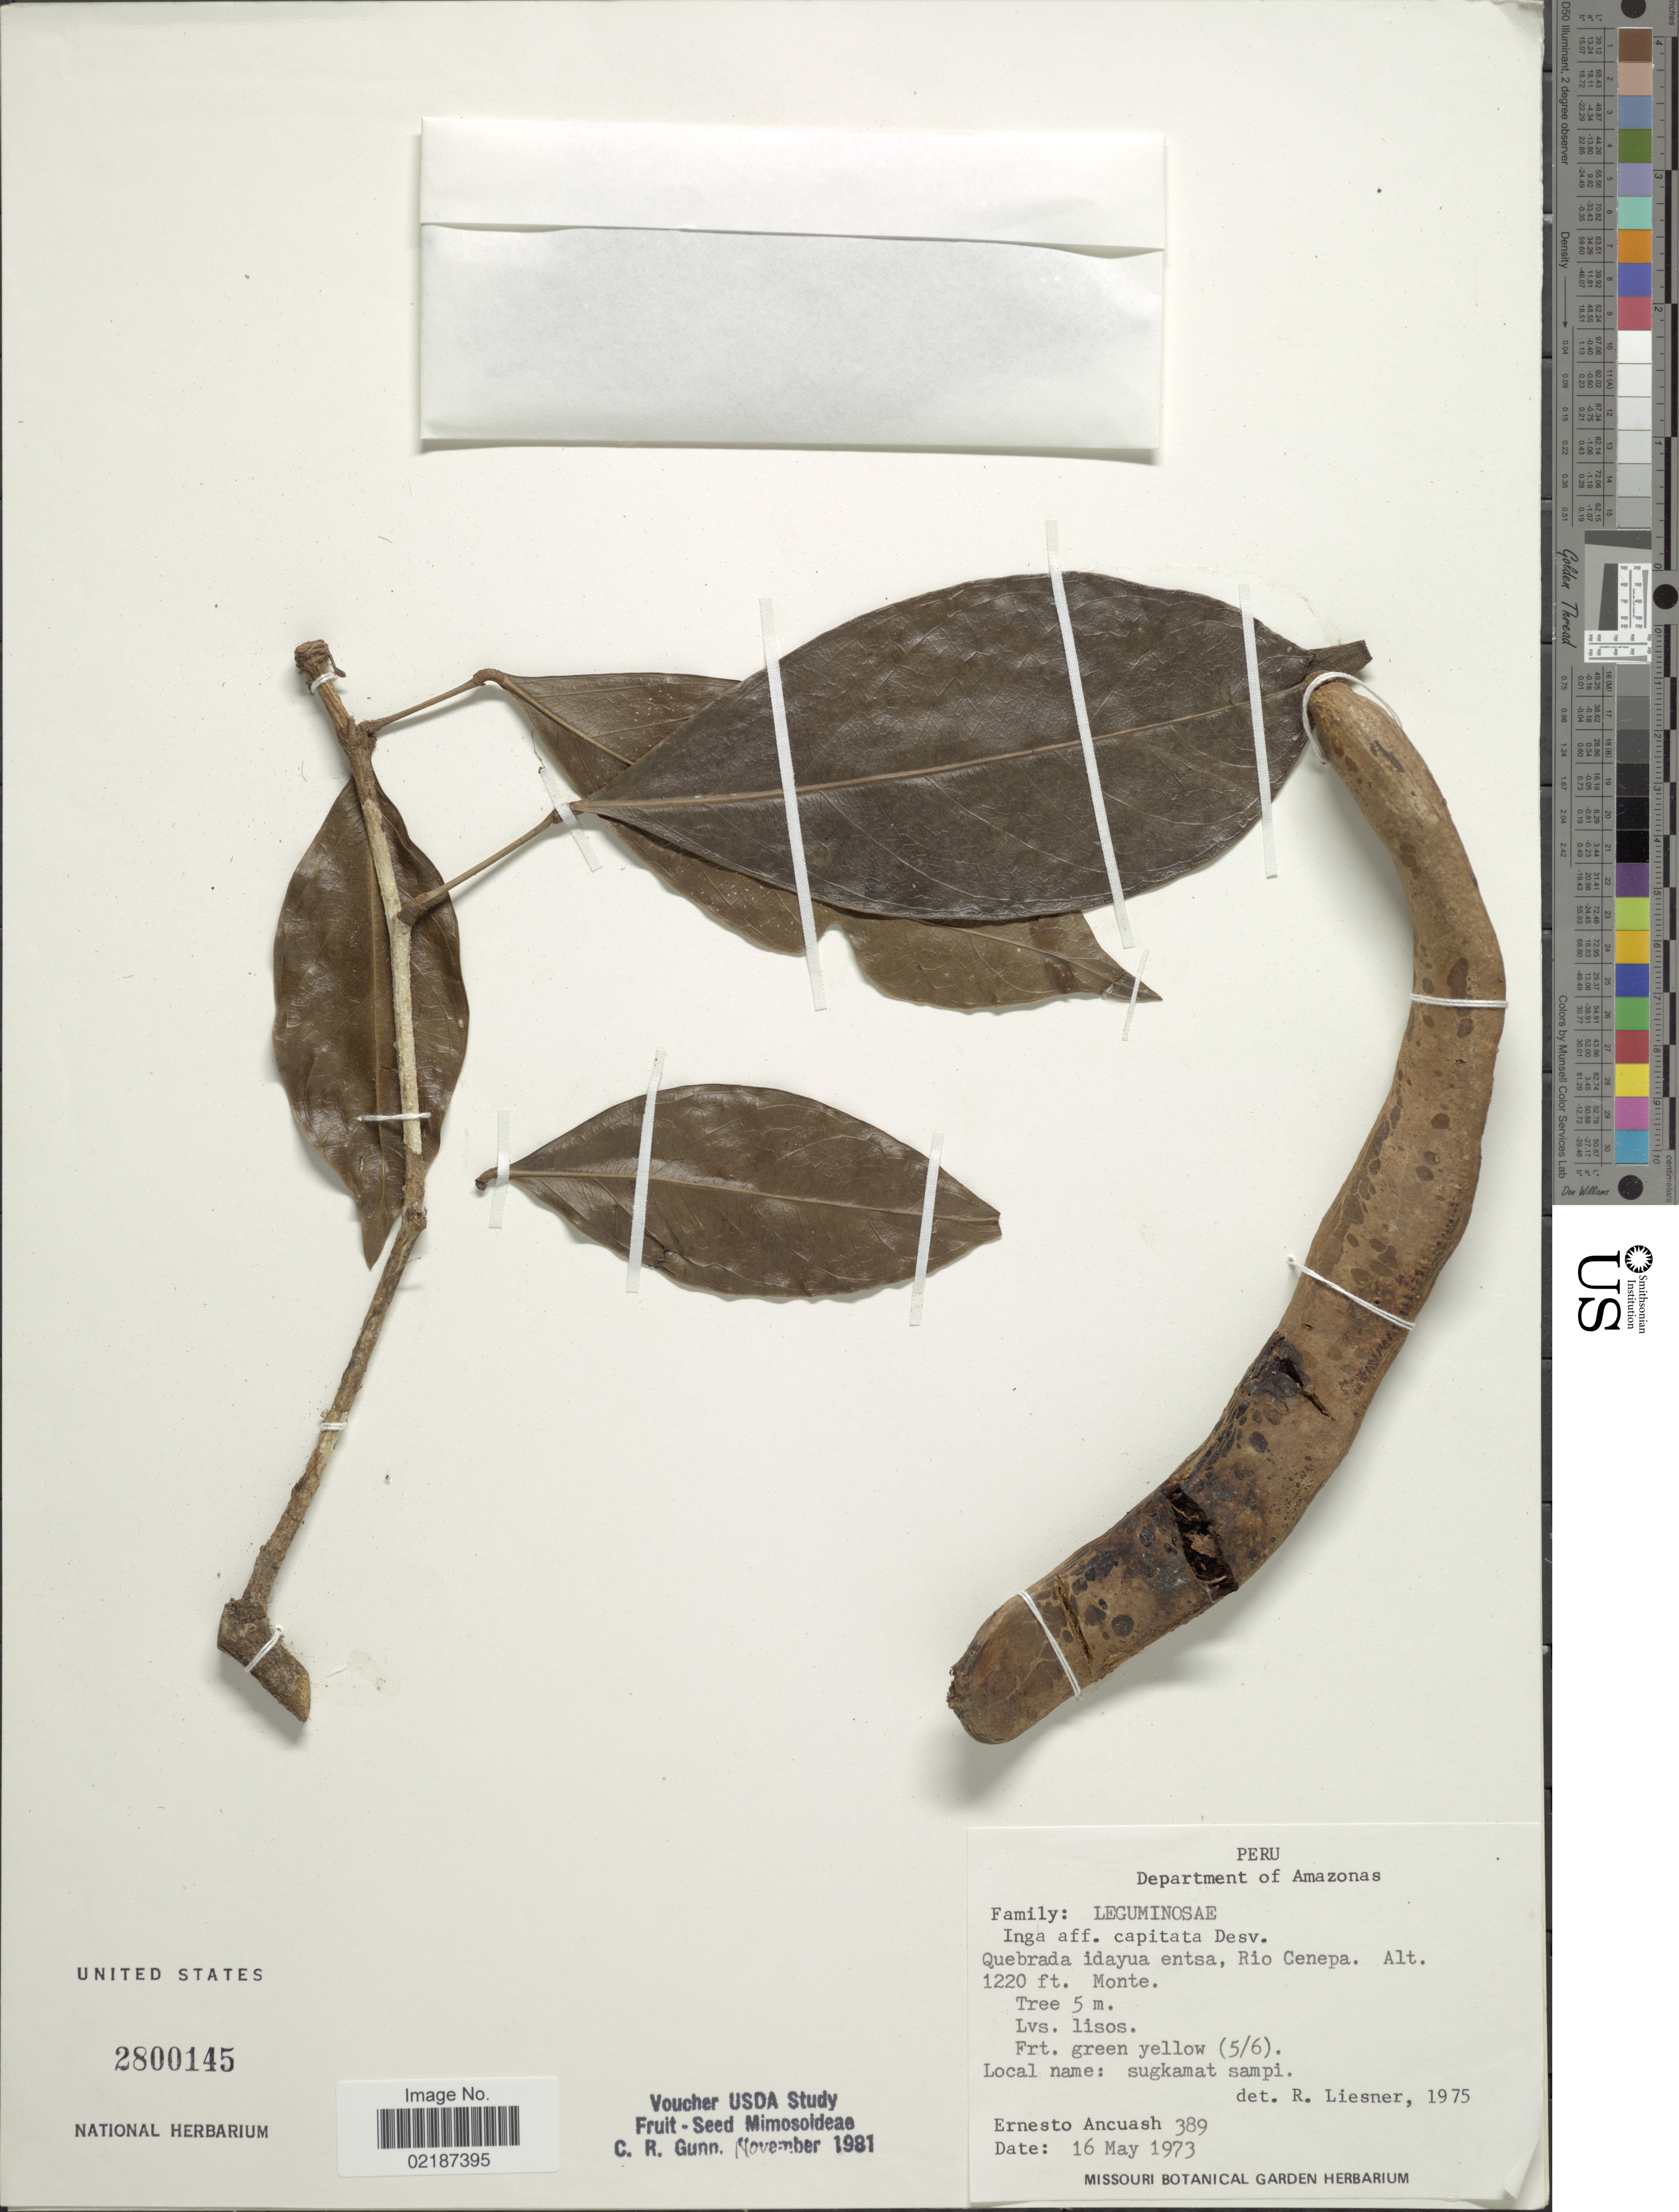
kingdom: Plantae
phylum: Tracheophyta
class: Magnoliopsida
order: Fabales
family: Fabaceae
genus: Inga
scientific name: Inga capitata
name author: Desv.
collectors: E. Ancuash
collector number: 389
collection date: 1973-05-16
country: Peru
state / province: Amazonas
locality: Quebrada idayua entsa, Rio Cenepa, Monte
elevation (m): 372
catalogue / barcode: US 2800145